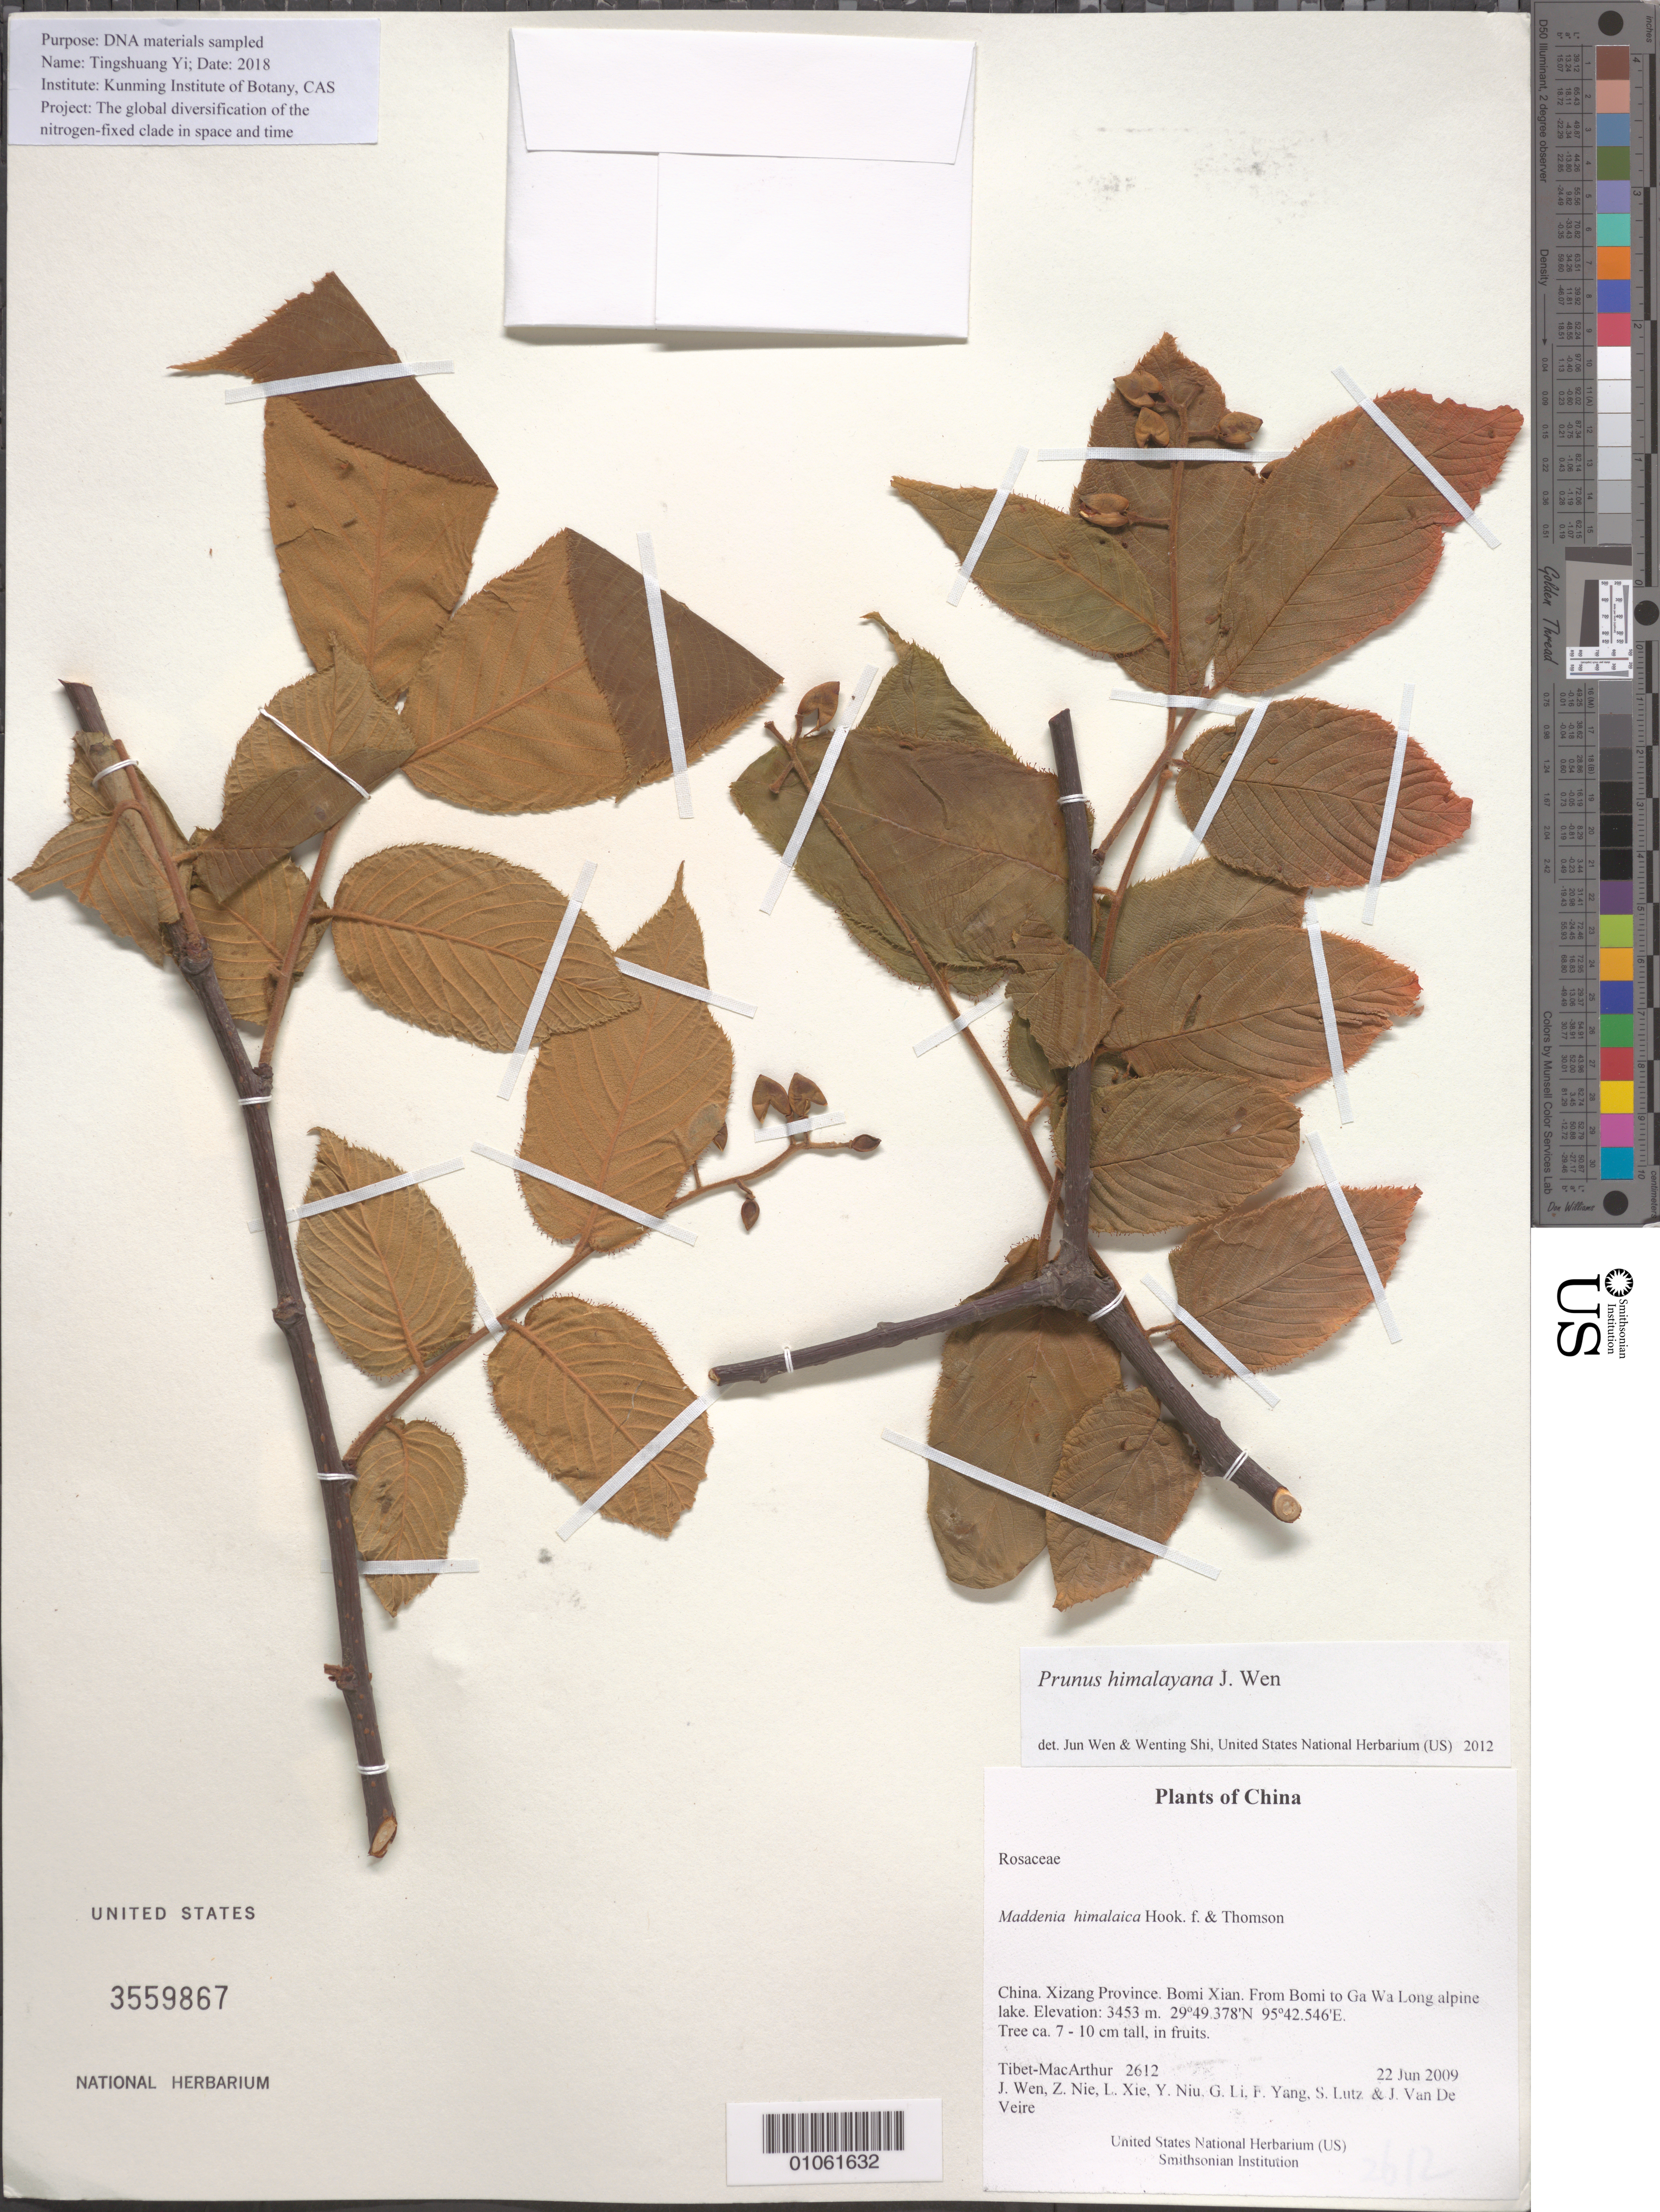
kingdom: Plantae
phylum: Tracheophyta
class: Magnoliopsida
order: Rosales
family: Rosaceae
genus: Maddenia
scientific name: Maddenia himalaica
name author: Hook. f. & Thomson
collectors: Tibet-MacArthur, J. Wen, Z. Nie, L. Xie, Y. Niu, G. Li, F. Yang, S. Lutz & J. Van De Veire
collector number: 2612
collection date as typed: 22 Jun 2009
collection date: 2009-06-22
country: China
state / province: Xizang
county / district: Bomi Xian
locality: From Bomi to Ga Wa Long alpine lake.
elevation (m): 3453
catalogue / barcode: US 3559867